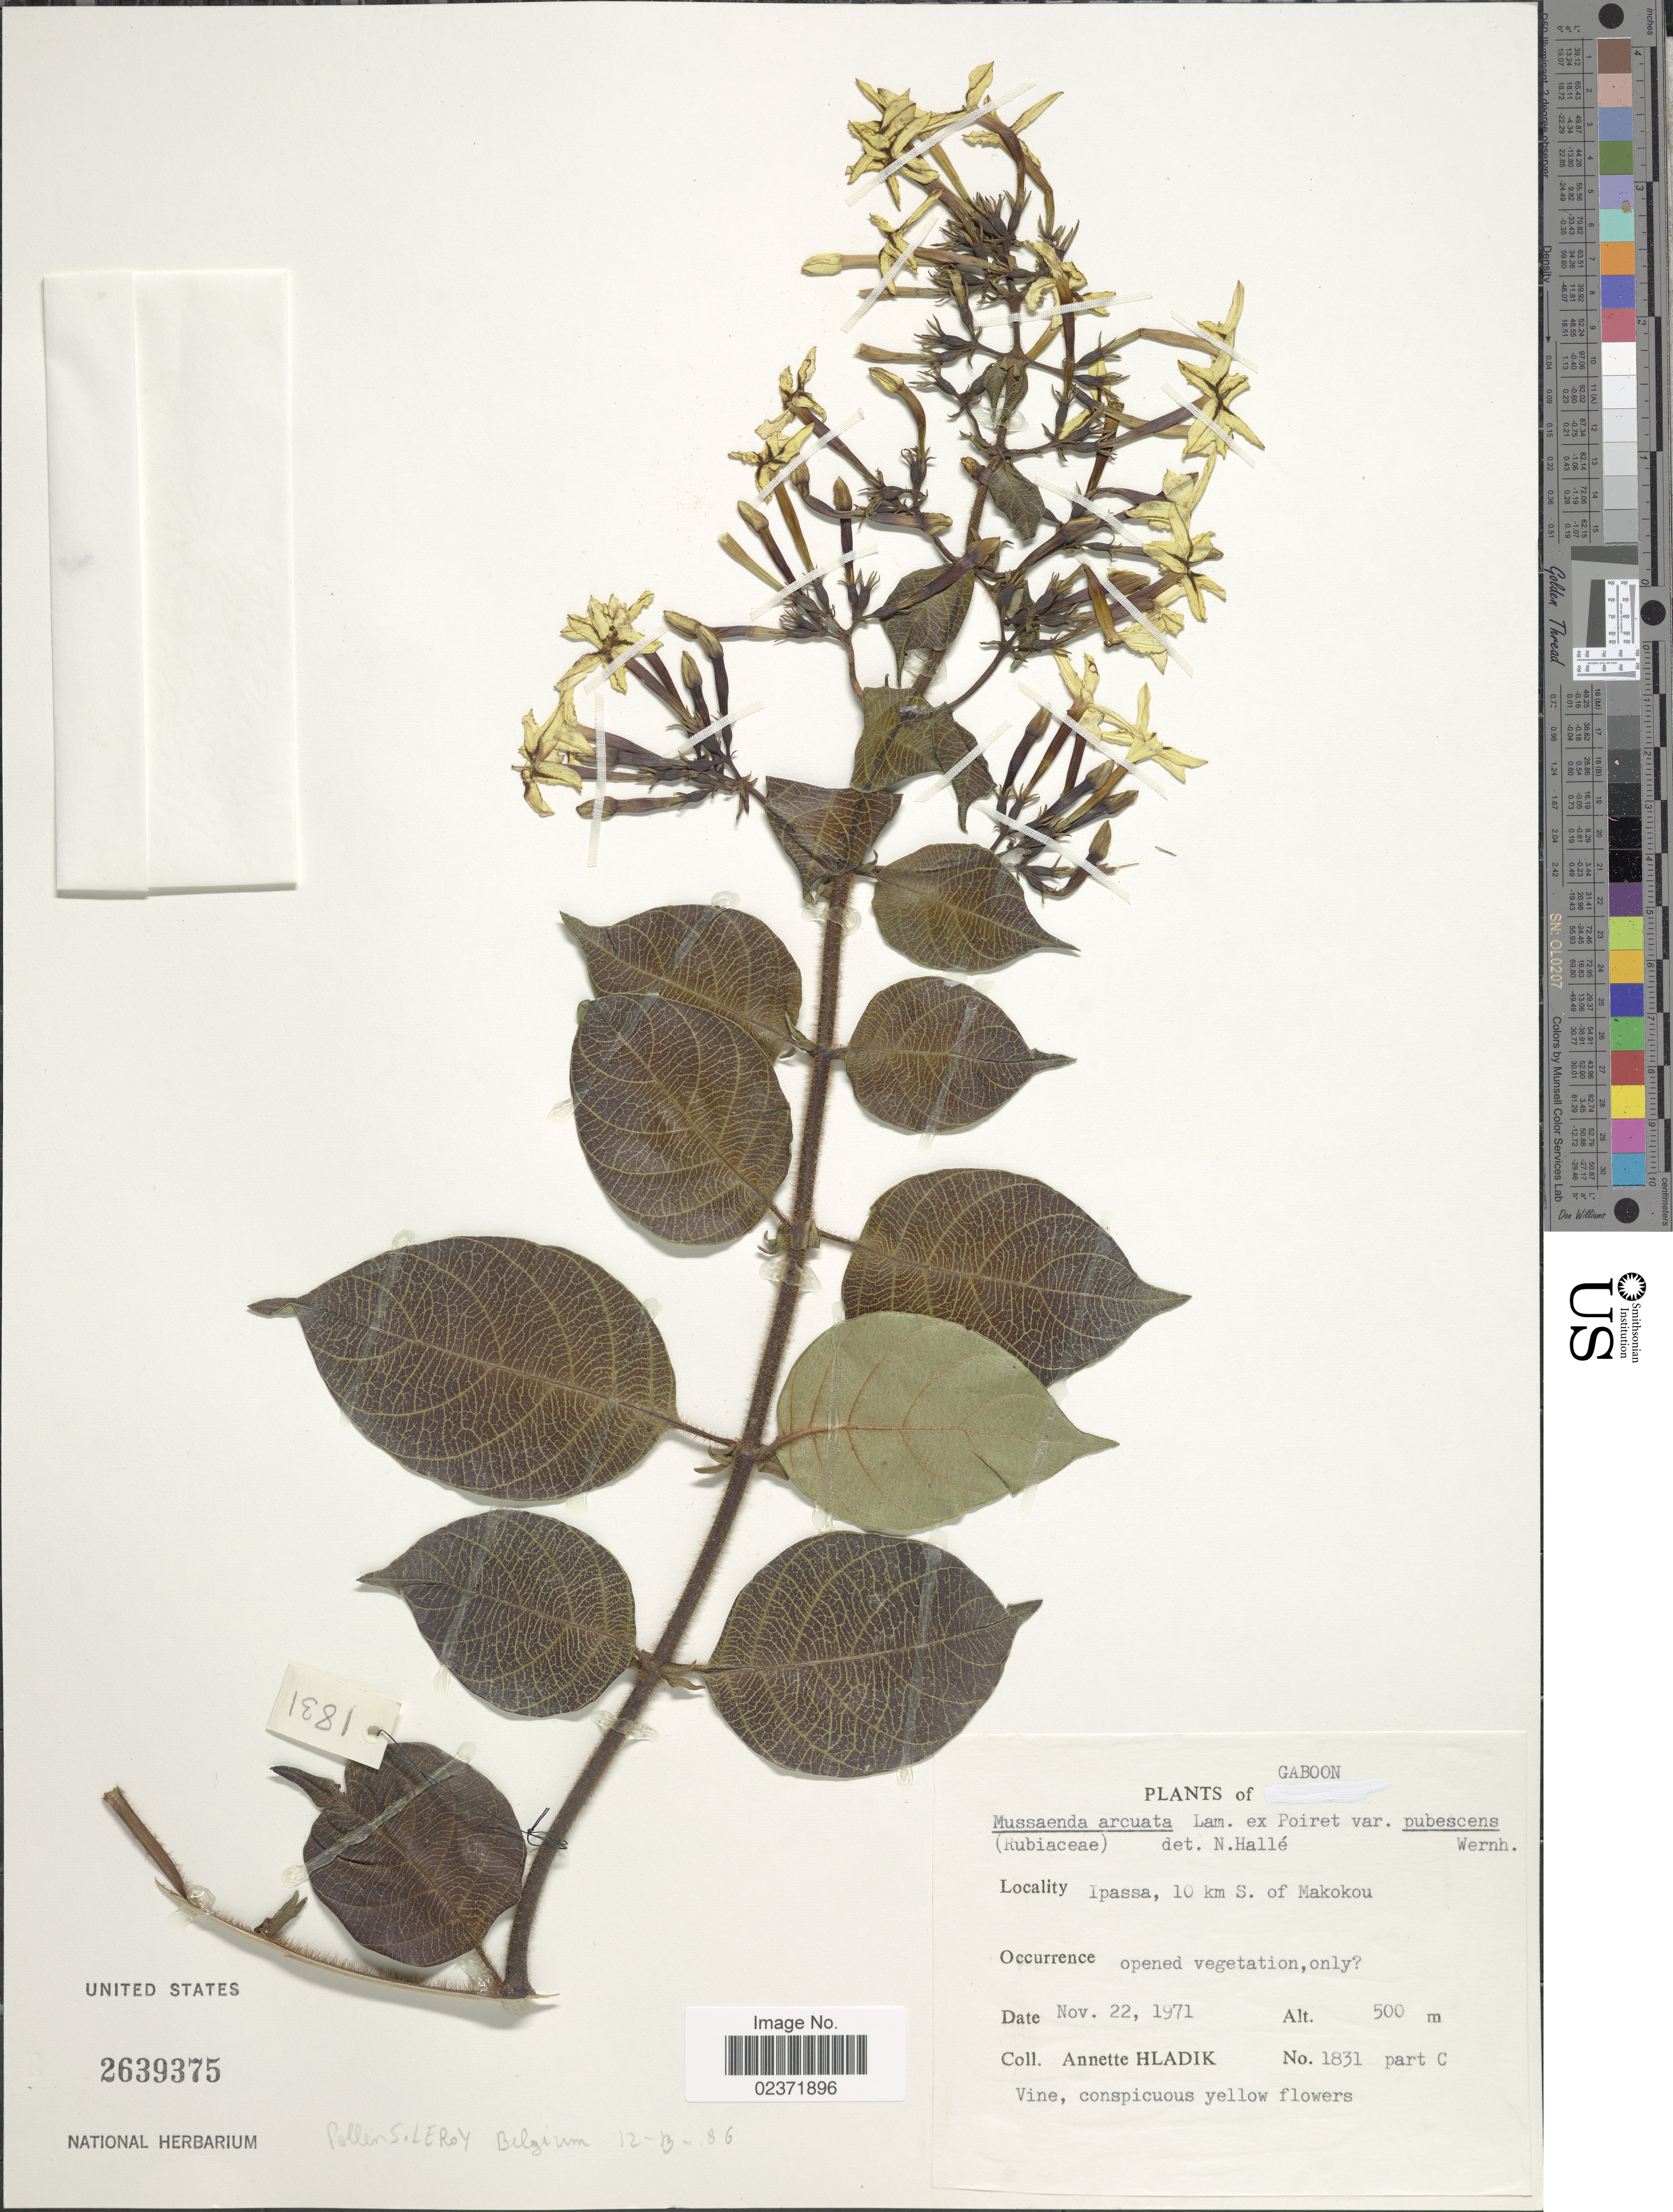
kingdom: Plantae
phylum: Tracheophyta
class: Magnoliopsida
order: Gentianales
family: Rubiaceae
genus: Mussaenda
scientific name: Mussaenda arcuata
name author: Poir.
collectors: A. Hladik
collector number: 1831 part C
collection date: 1971-11-22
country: Gabon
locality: Gaboon, Ipassa, 10 km S. of Makokou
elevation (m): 500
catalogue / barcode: US 2639375